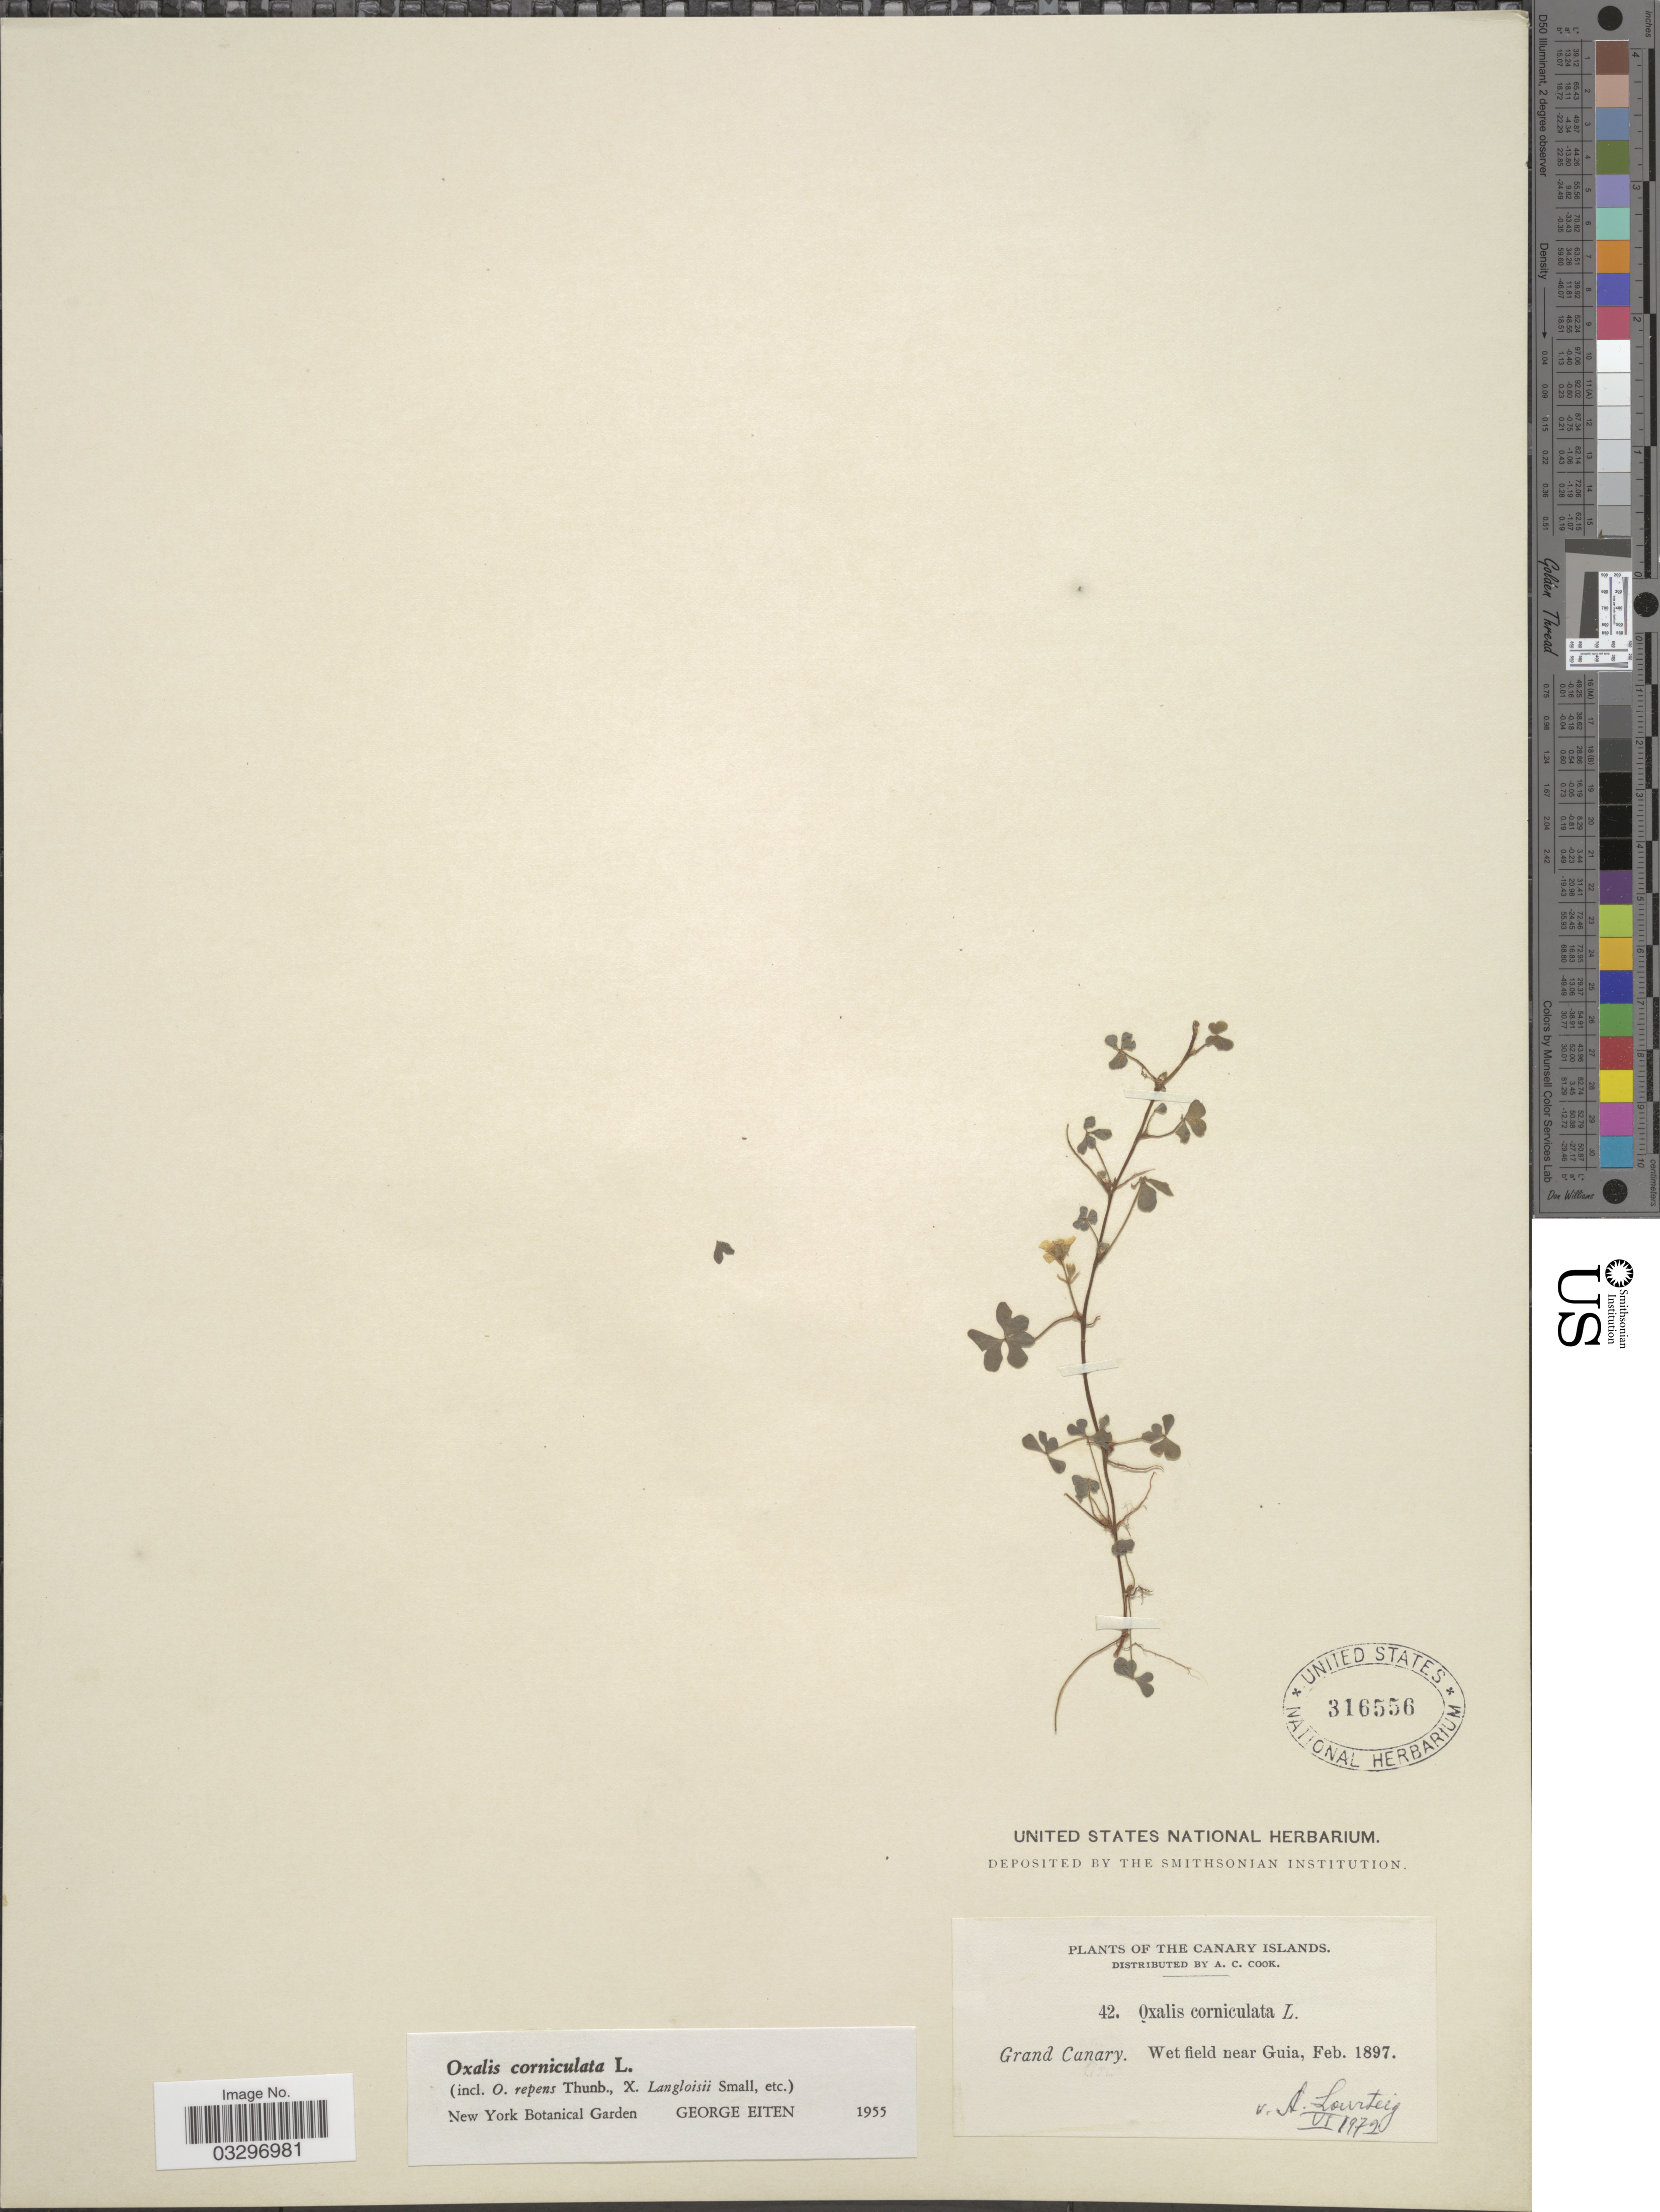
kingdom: Plantae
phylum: Tracheophyta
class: Magnoliopsida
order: Oxalidales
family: Oxalidaceae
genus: Oxalis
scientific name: Oxalis corniculata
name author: L.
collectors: A. Cook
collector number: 42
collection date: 1897-02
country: Spain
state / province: Canarias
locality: Canary Islands. Grand Canary. Wet field near Guia.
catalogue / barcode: US 316556